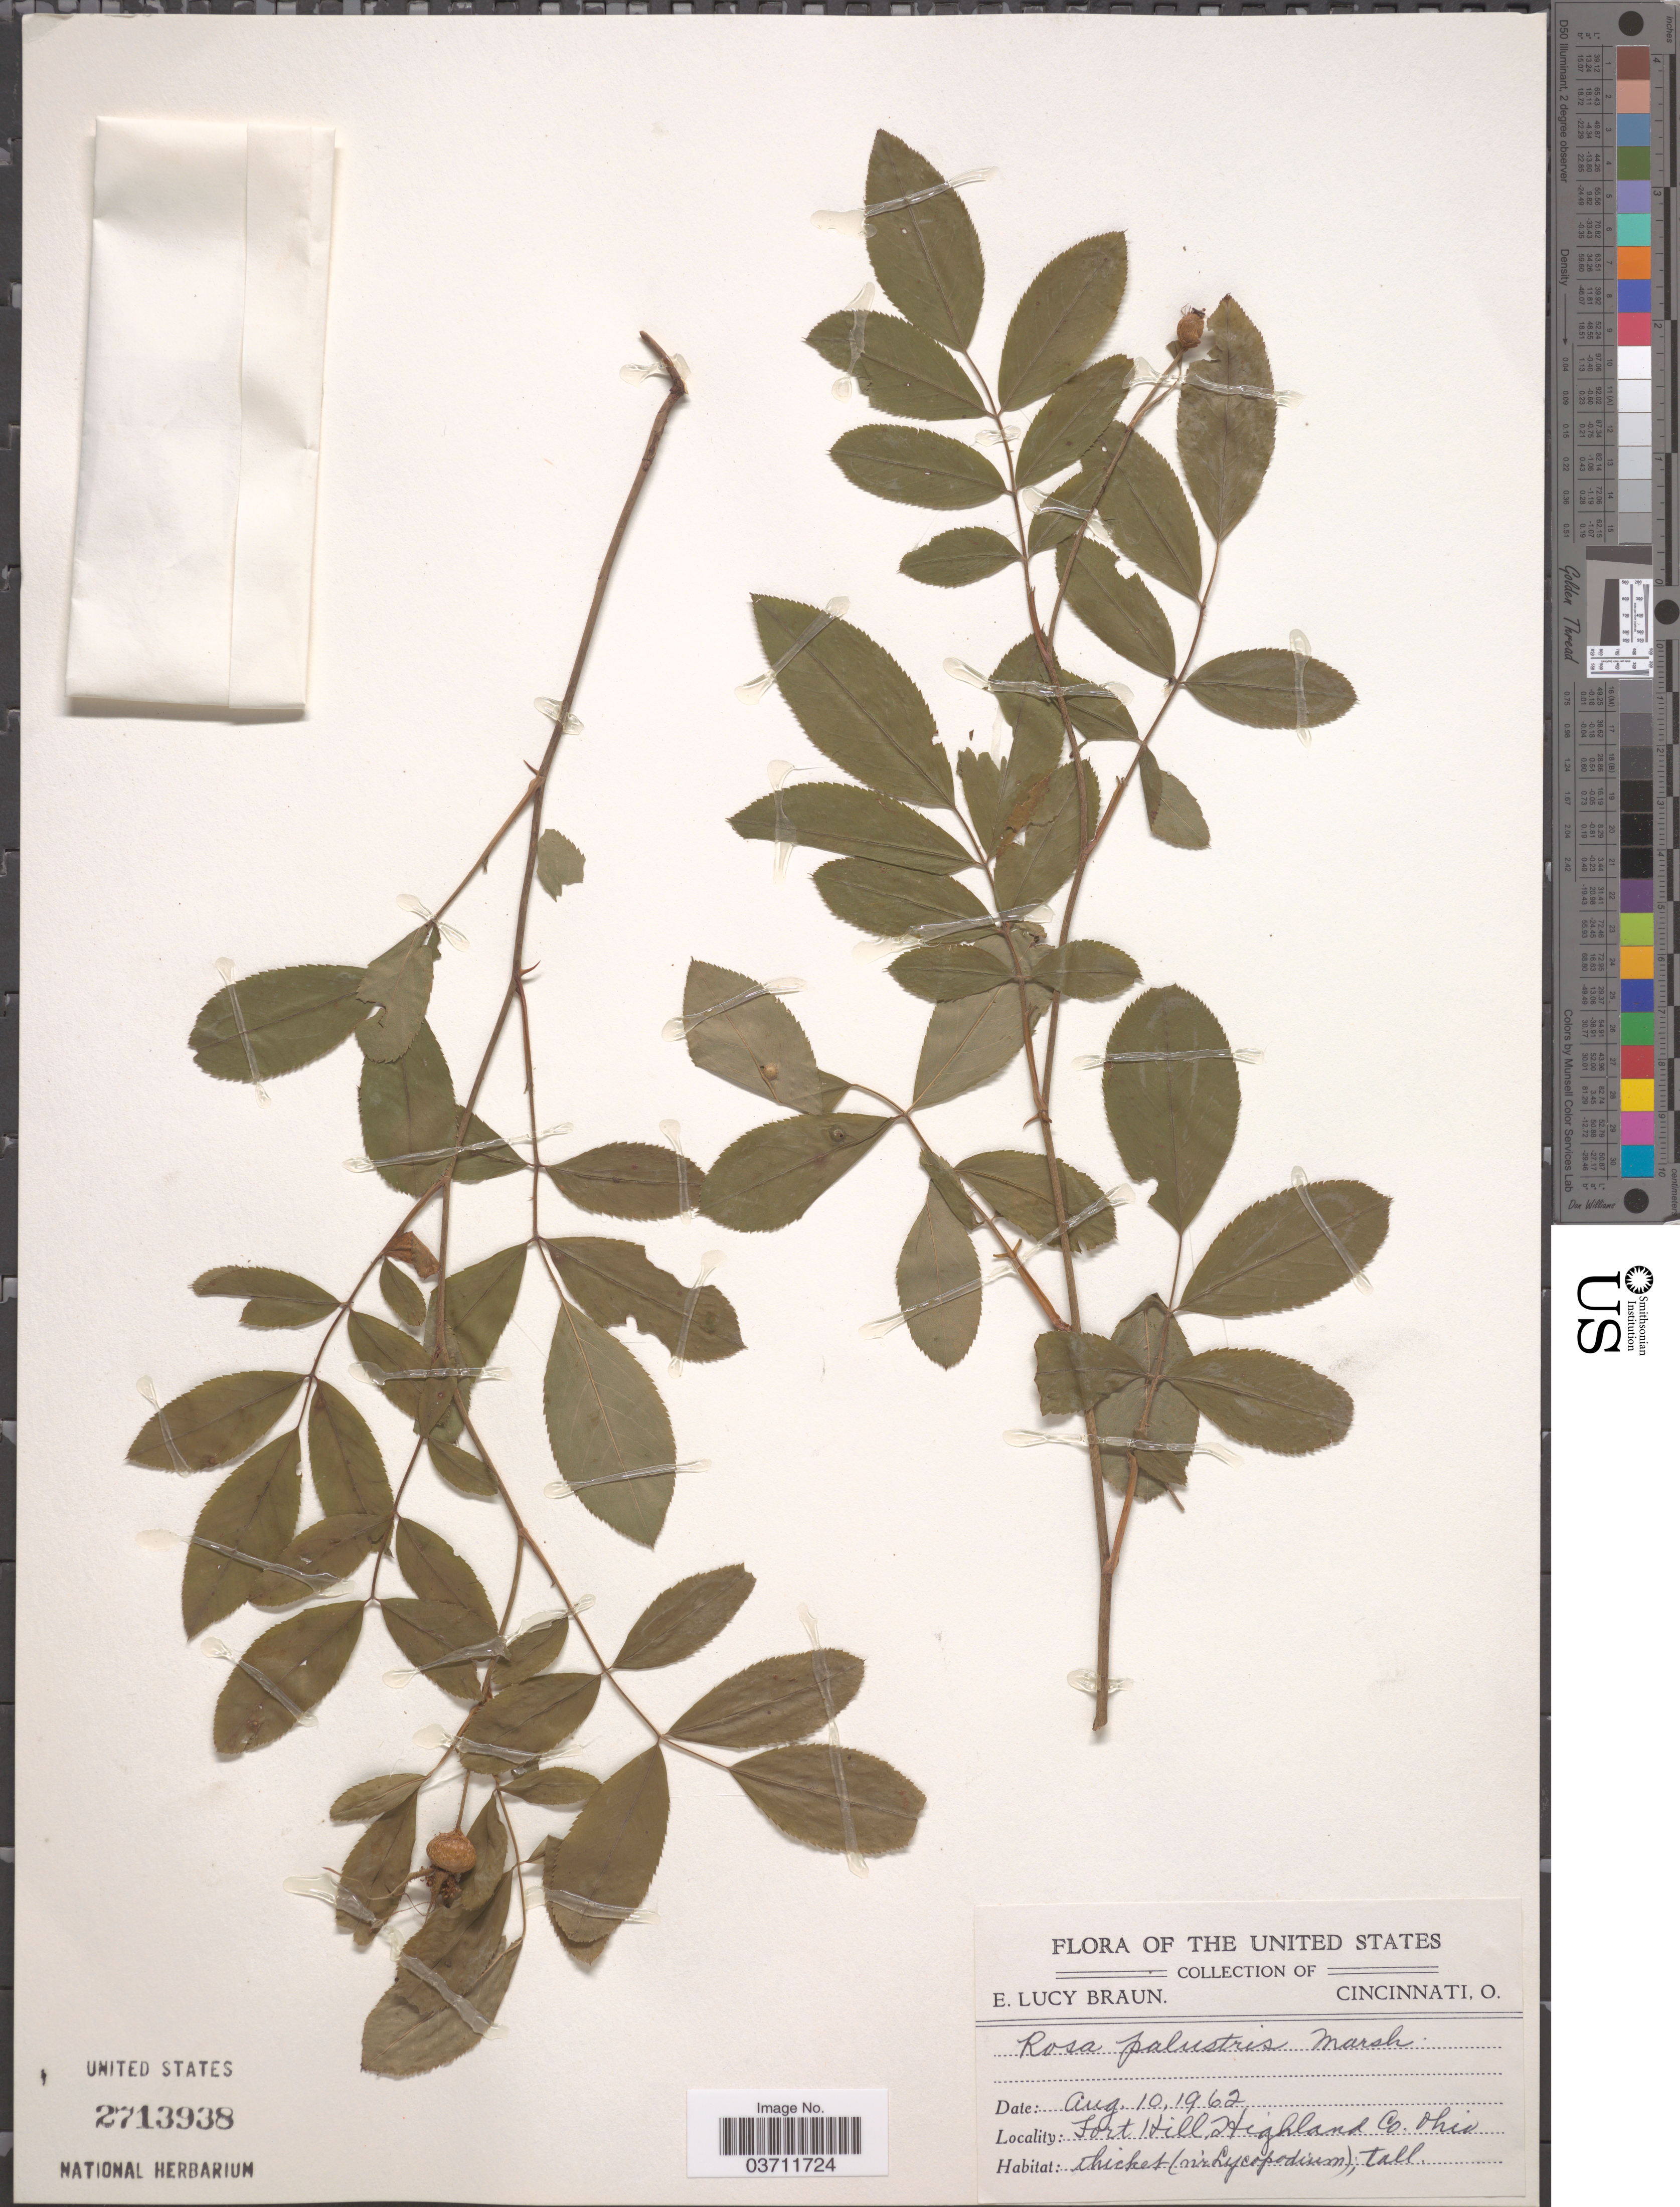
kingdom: Plantae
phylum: Tracheophyta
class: Magnoliopsida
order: Rosales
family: Rosaceae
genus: Rosa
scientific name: Rosa palustris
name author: Marshall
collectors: E. L. Braun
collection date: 1962-08-10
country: United States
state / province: Ohio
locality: Fort Hill, Highland Co.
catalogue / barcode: US 2713938